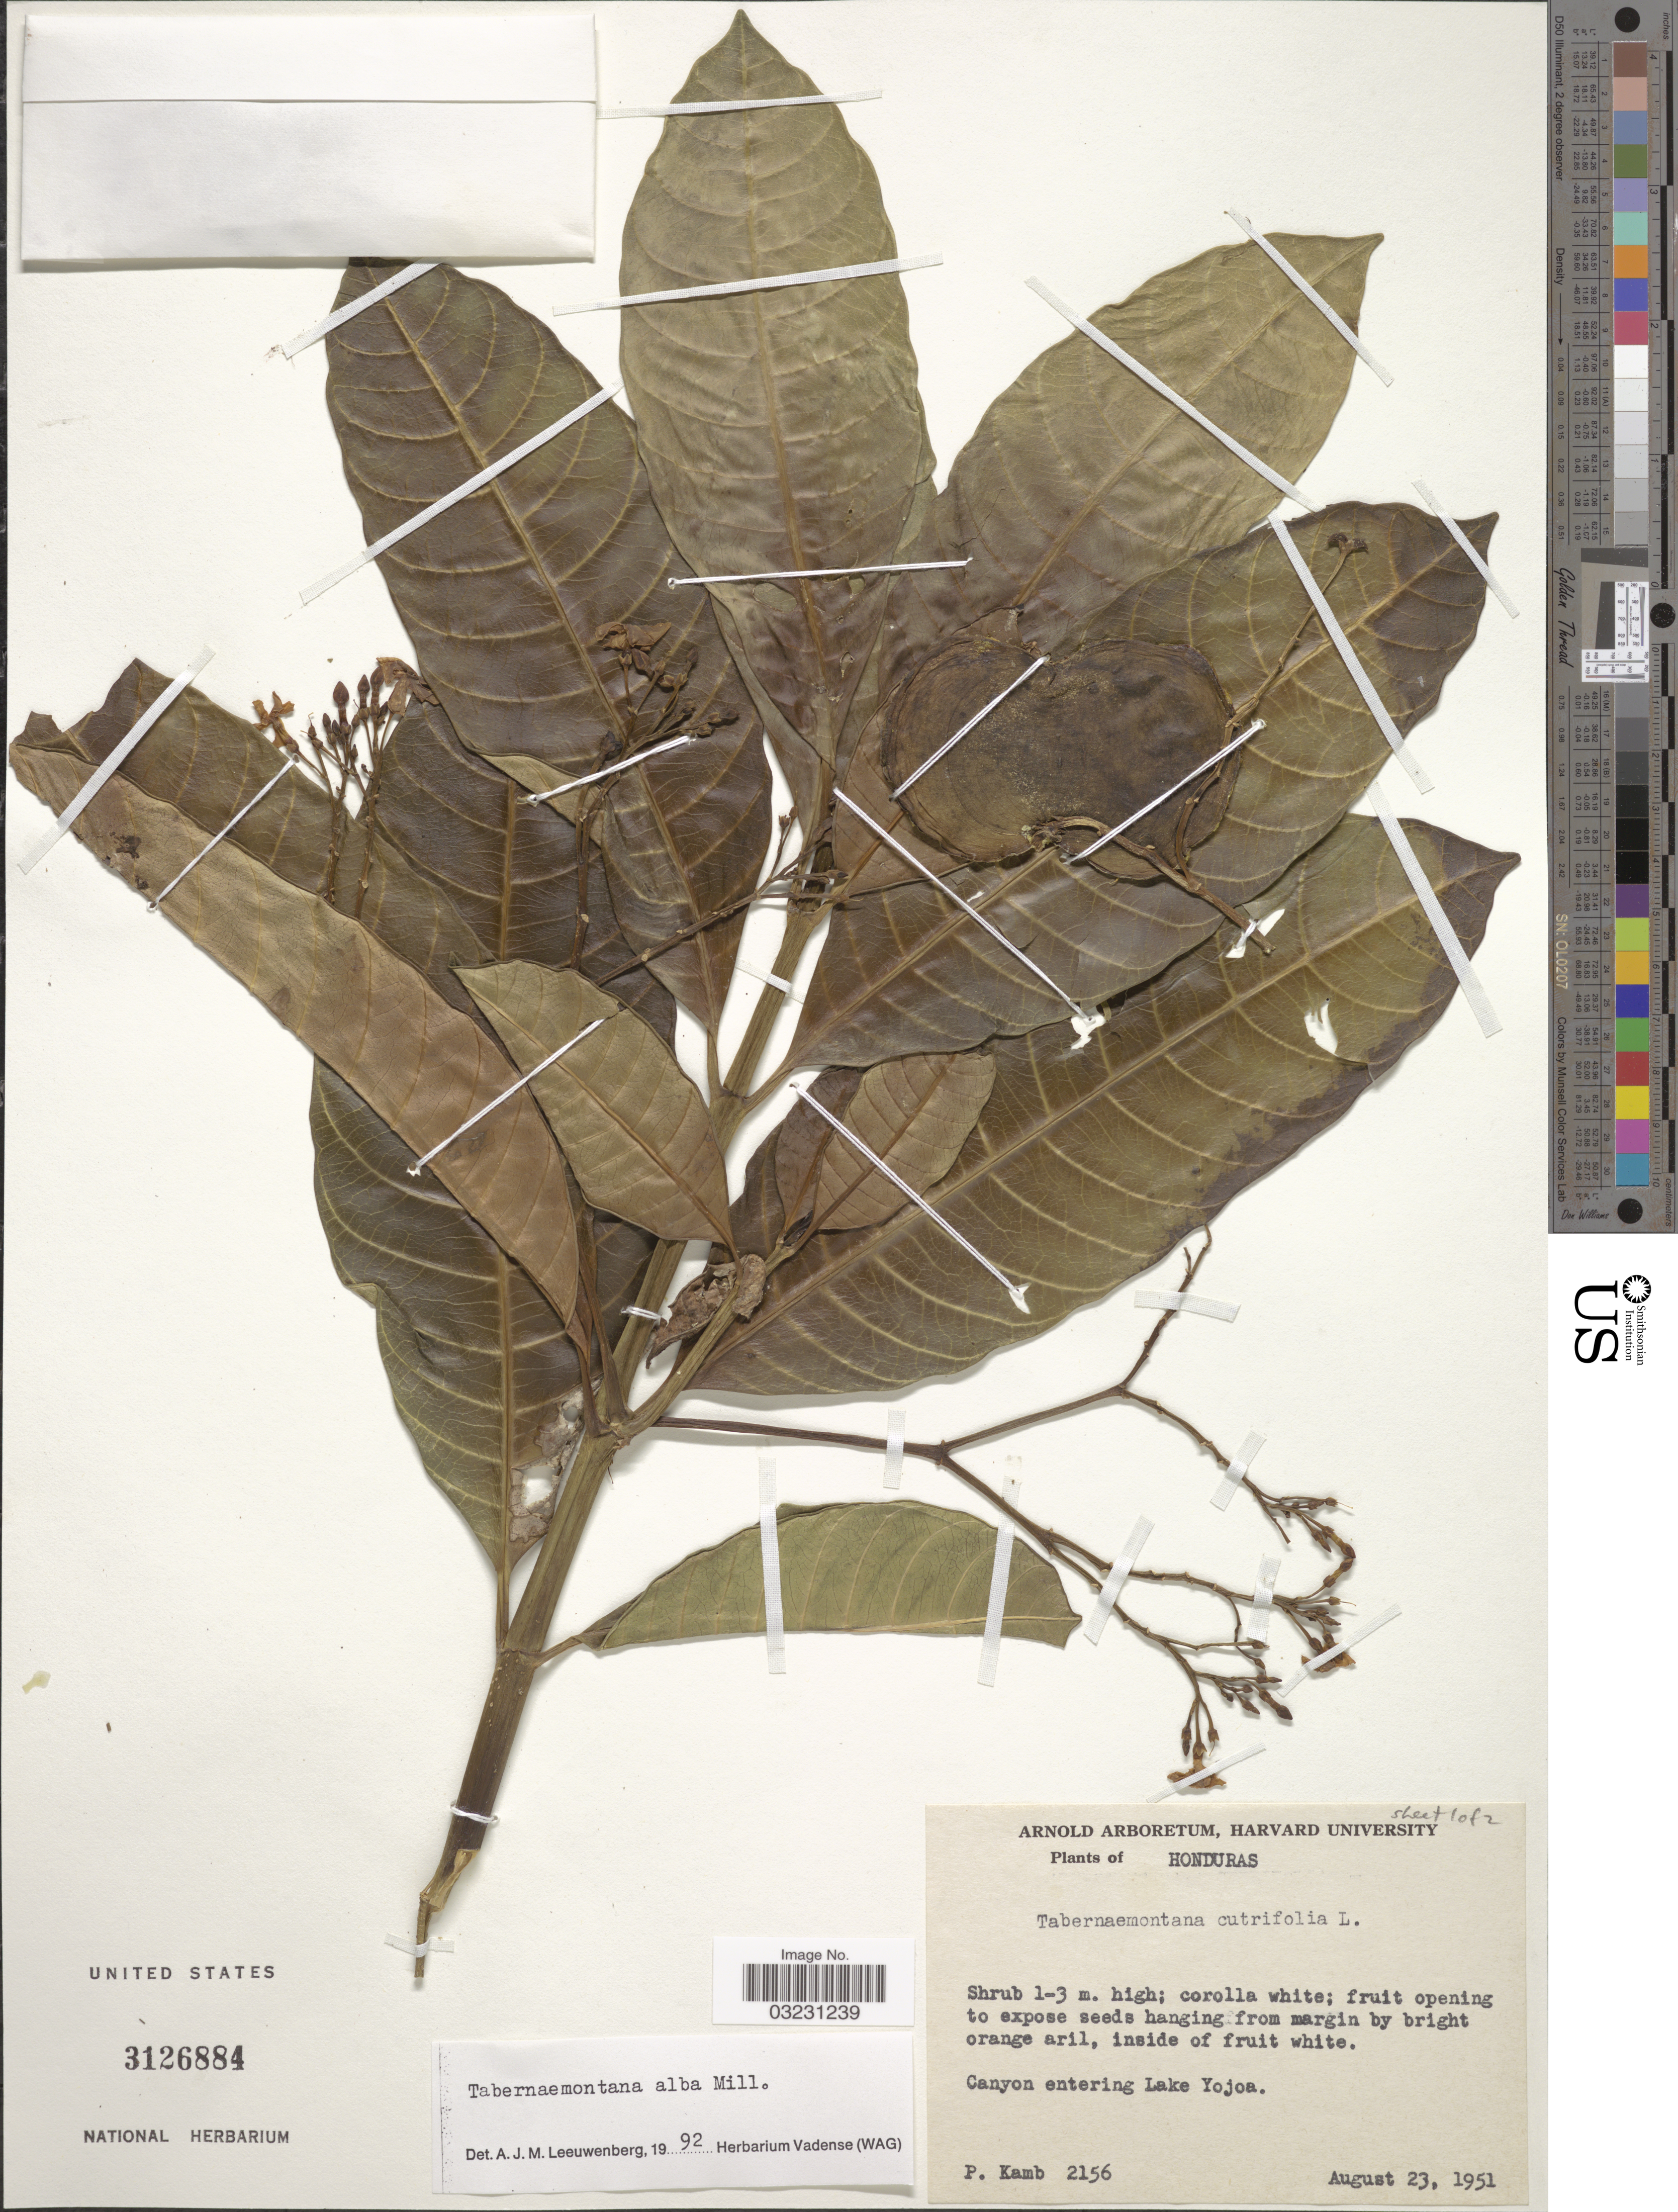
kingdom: Plantae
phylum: Tracheophyta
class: Magnoliopsida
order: Gentianales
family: Apocynaceae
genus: Tabernaemontana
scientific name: Tabernaemontana alba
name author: Mill.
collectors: P. Kamb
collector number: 2156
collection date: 1951-08-23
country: Honduras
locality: Canyon entering Lake Yojoa.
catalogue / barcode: US 3126884